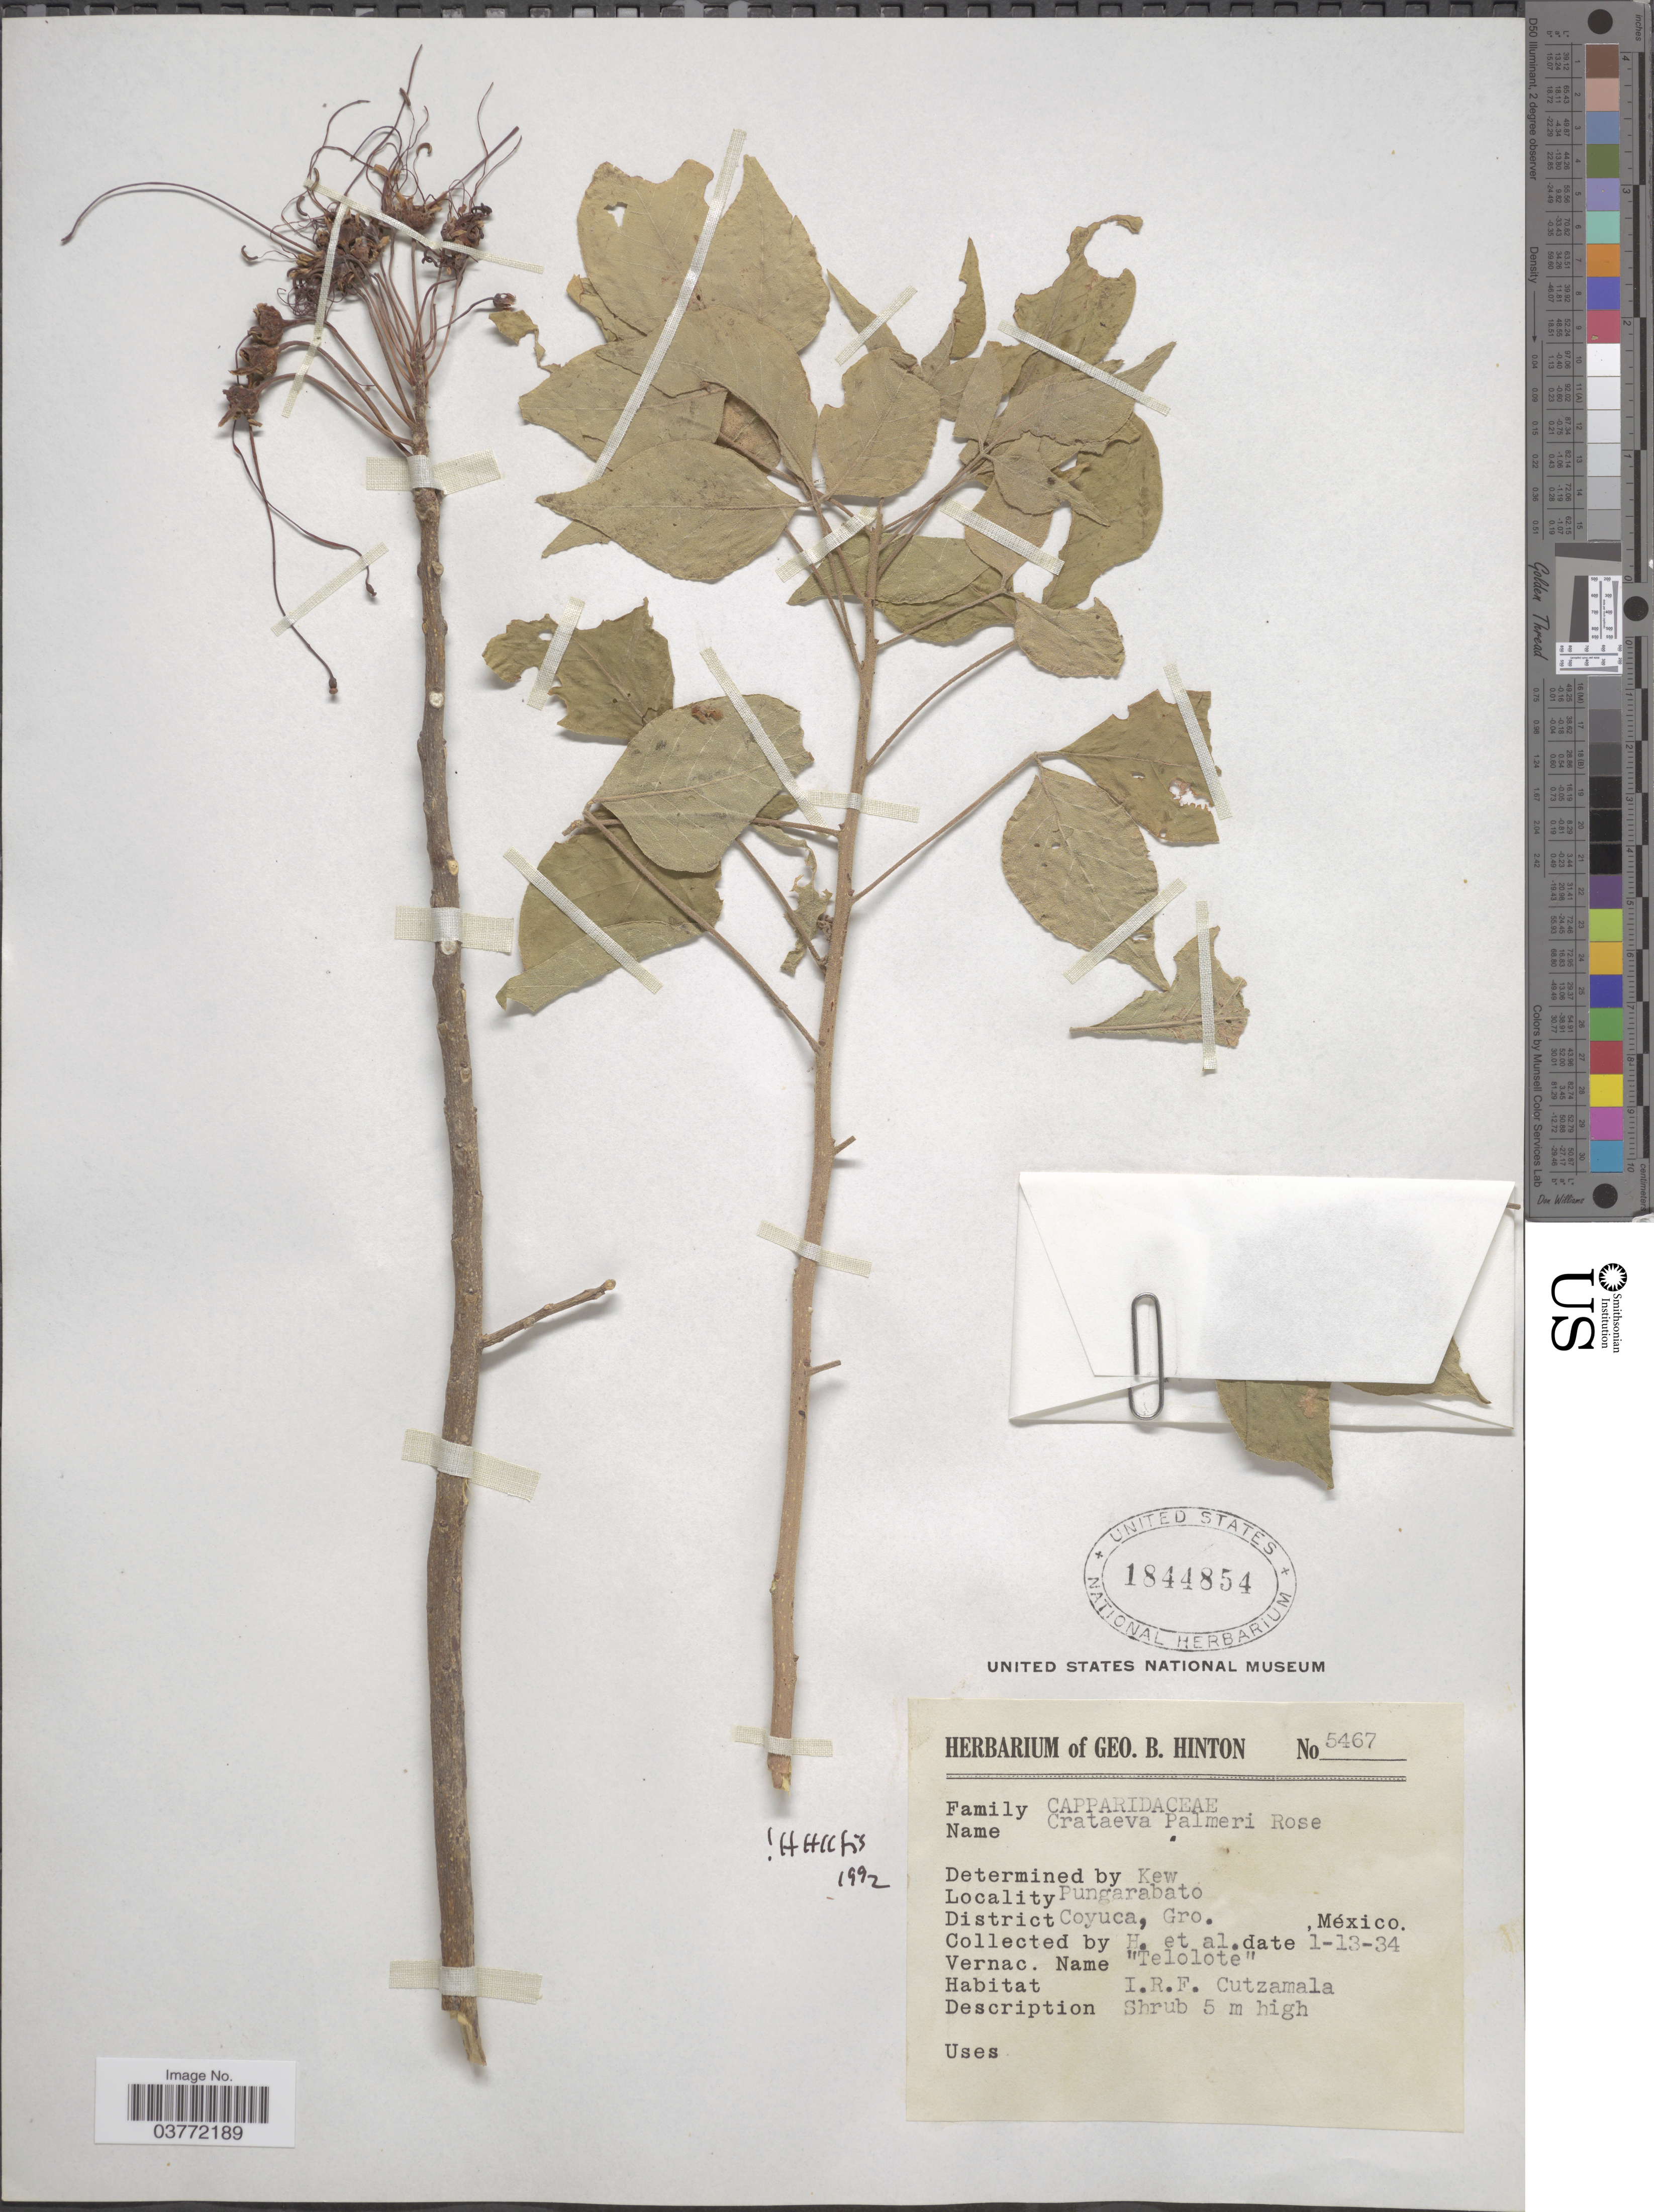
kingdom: Plantae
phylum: Tracheophyta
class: Magnoliopsida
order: Brassicales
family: Capparaceae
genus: Crateva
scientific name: Crateva palmeri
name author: Rose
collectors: G. B. Hinton & et al.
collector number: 5467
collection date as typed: Transcribed d/m/y: 13/1/34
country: Mexico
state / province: Guerrero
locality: Pungarabato. District Coyuca, Gro.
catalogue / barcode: US 1844854